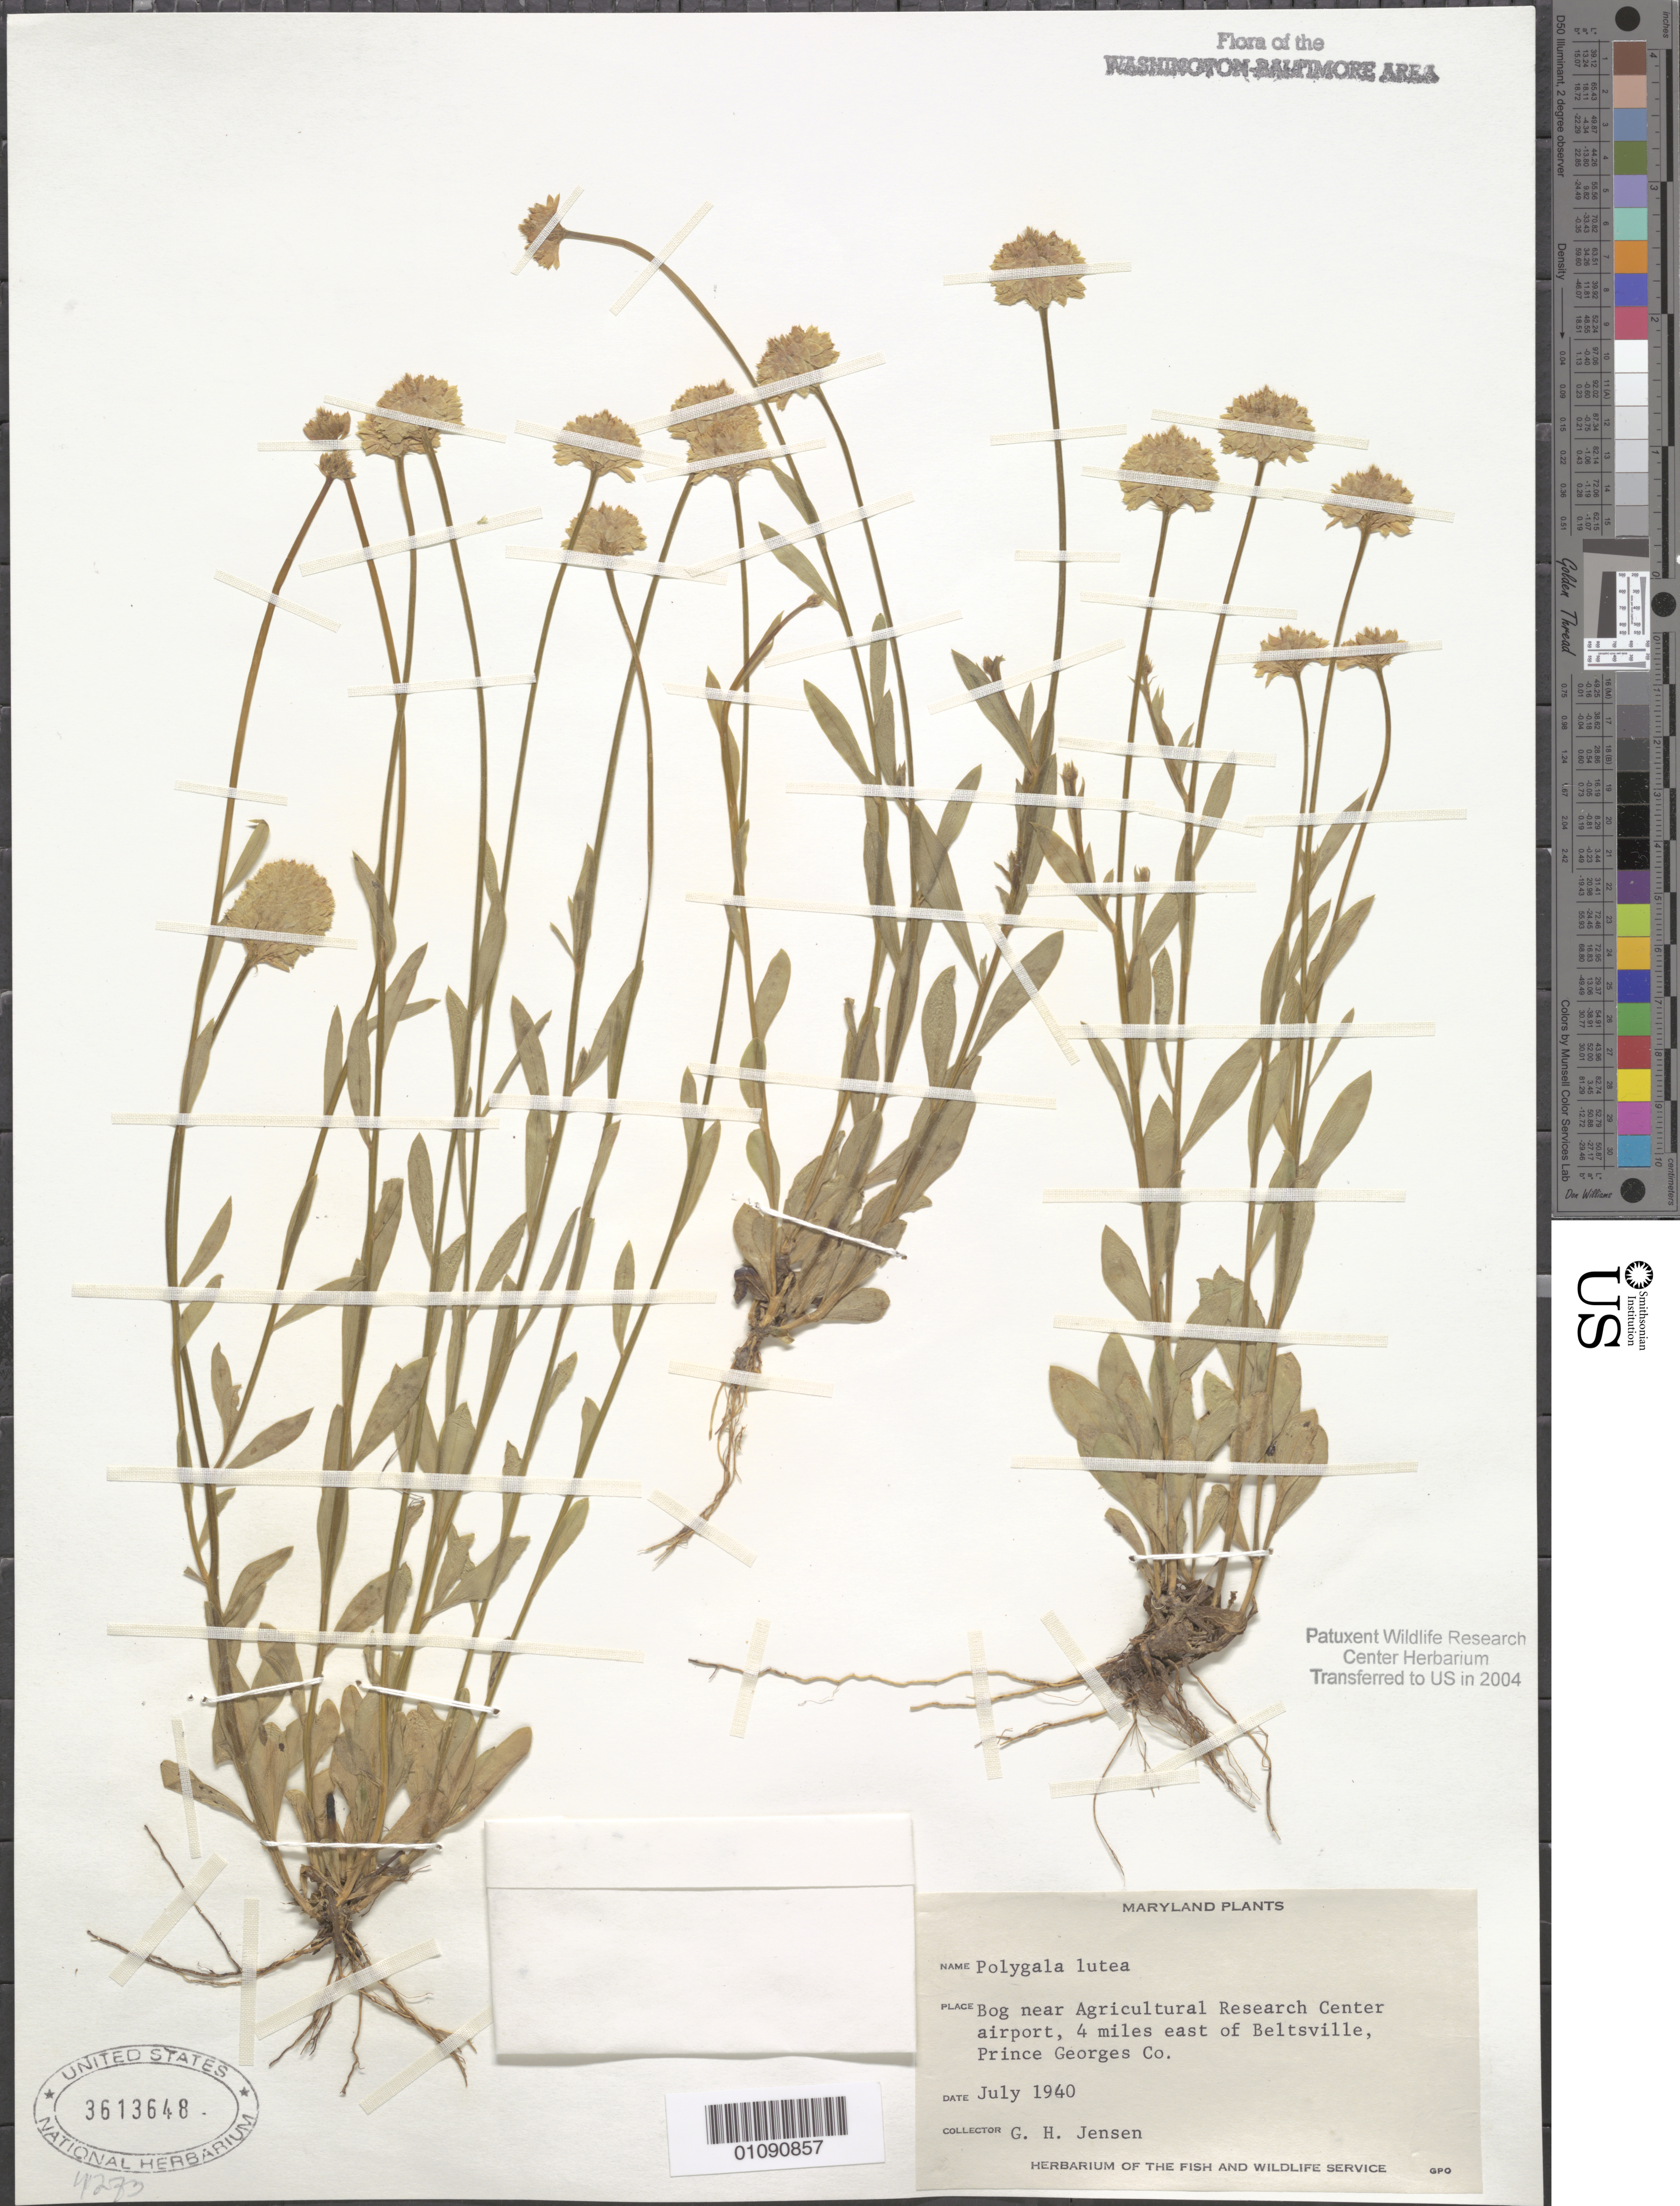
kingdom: Plantae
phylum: Tracheophyta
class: Magnoliopsida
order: Fabales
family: Polygalaceae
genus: Polygala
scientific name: Polygala lutea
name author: L.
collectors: G. H. Jensen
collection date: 1940-07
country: United States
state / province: Maryland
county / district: Prince George's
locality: Four miles E. of Beltsville. Near Agricultural Research Center airport.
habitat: Bog.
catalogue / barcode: US 3613648